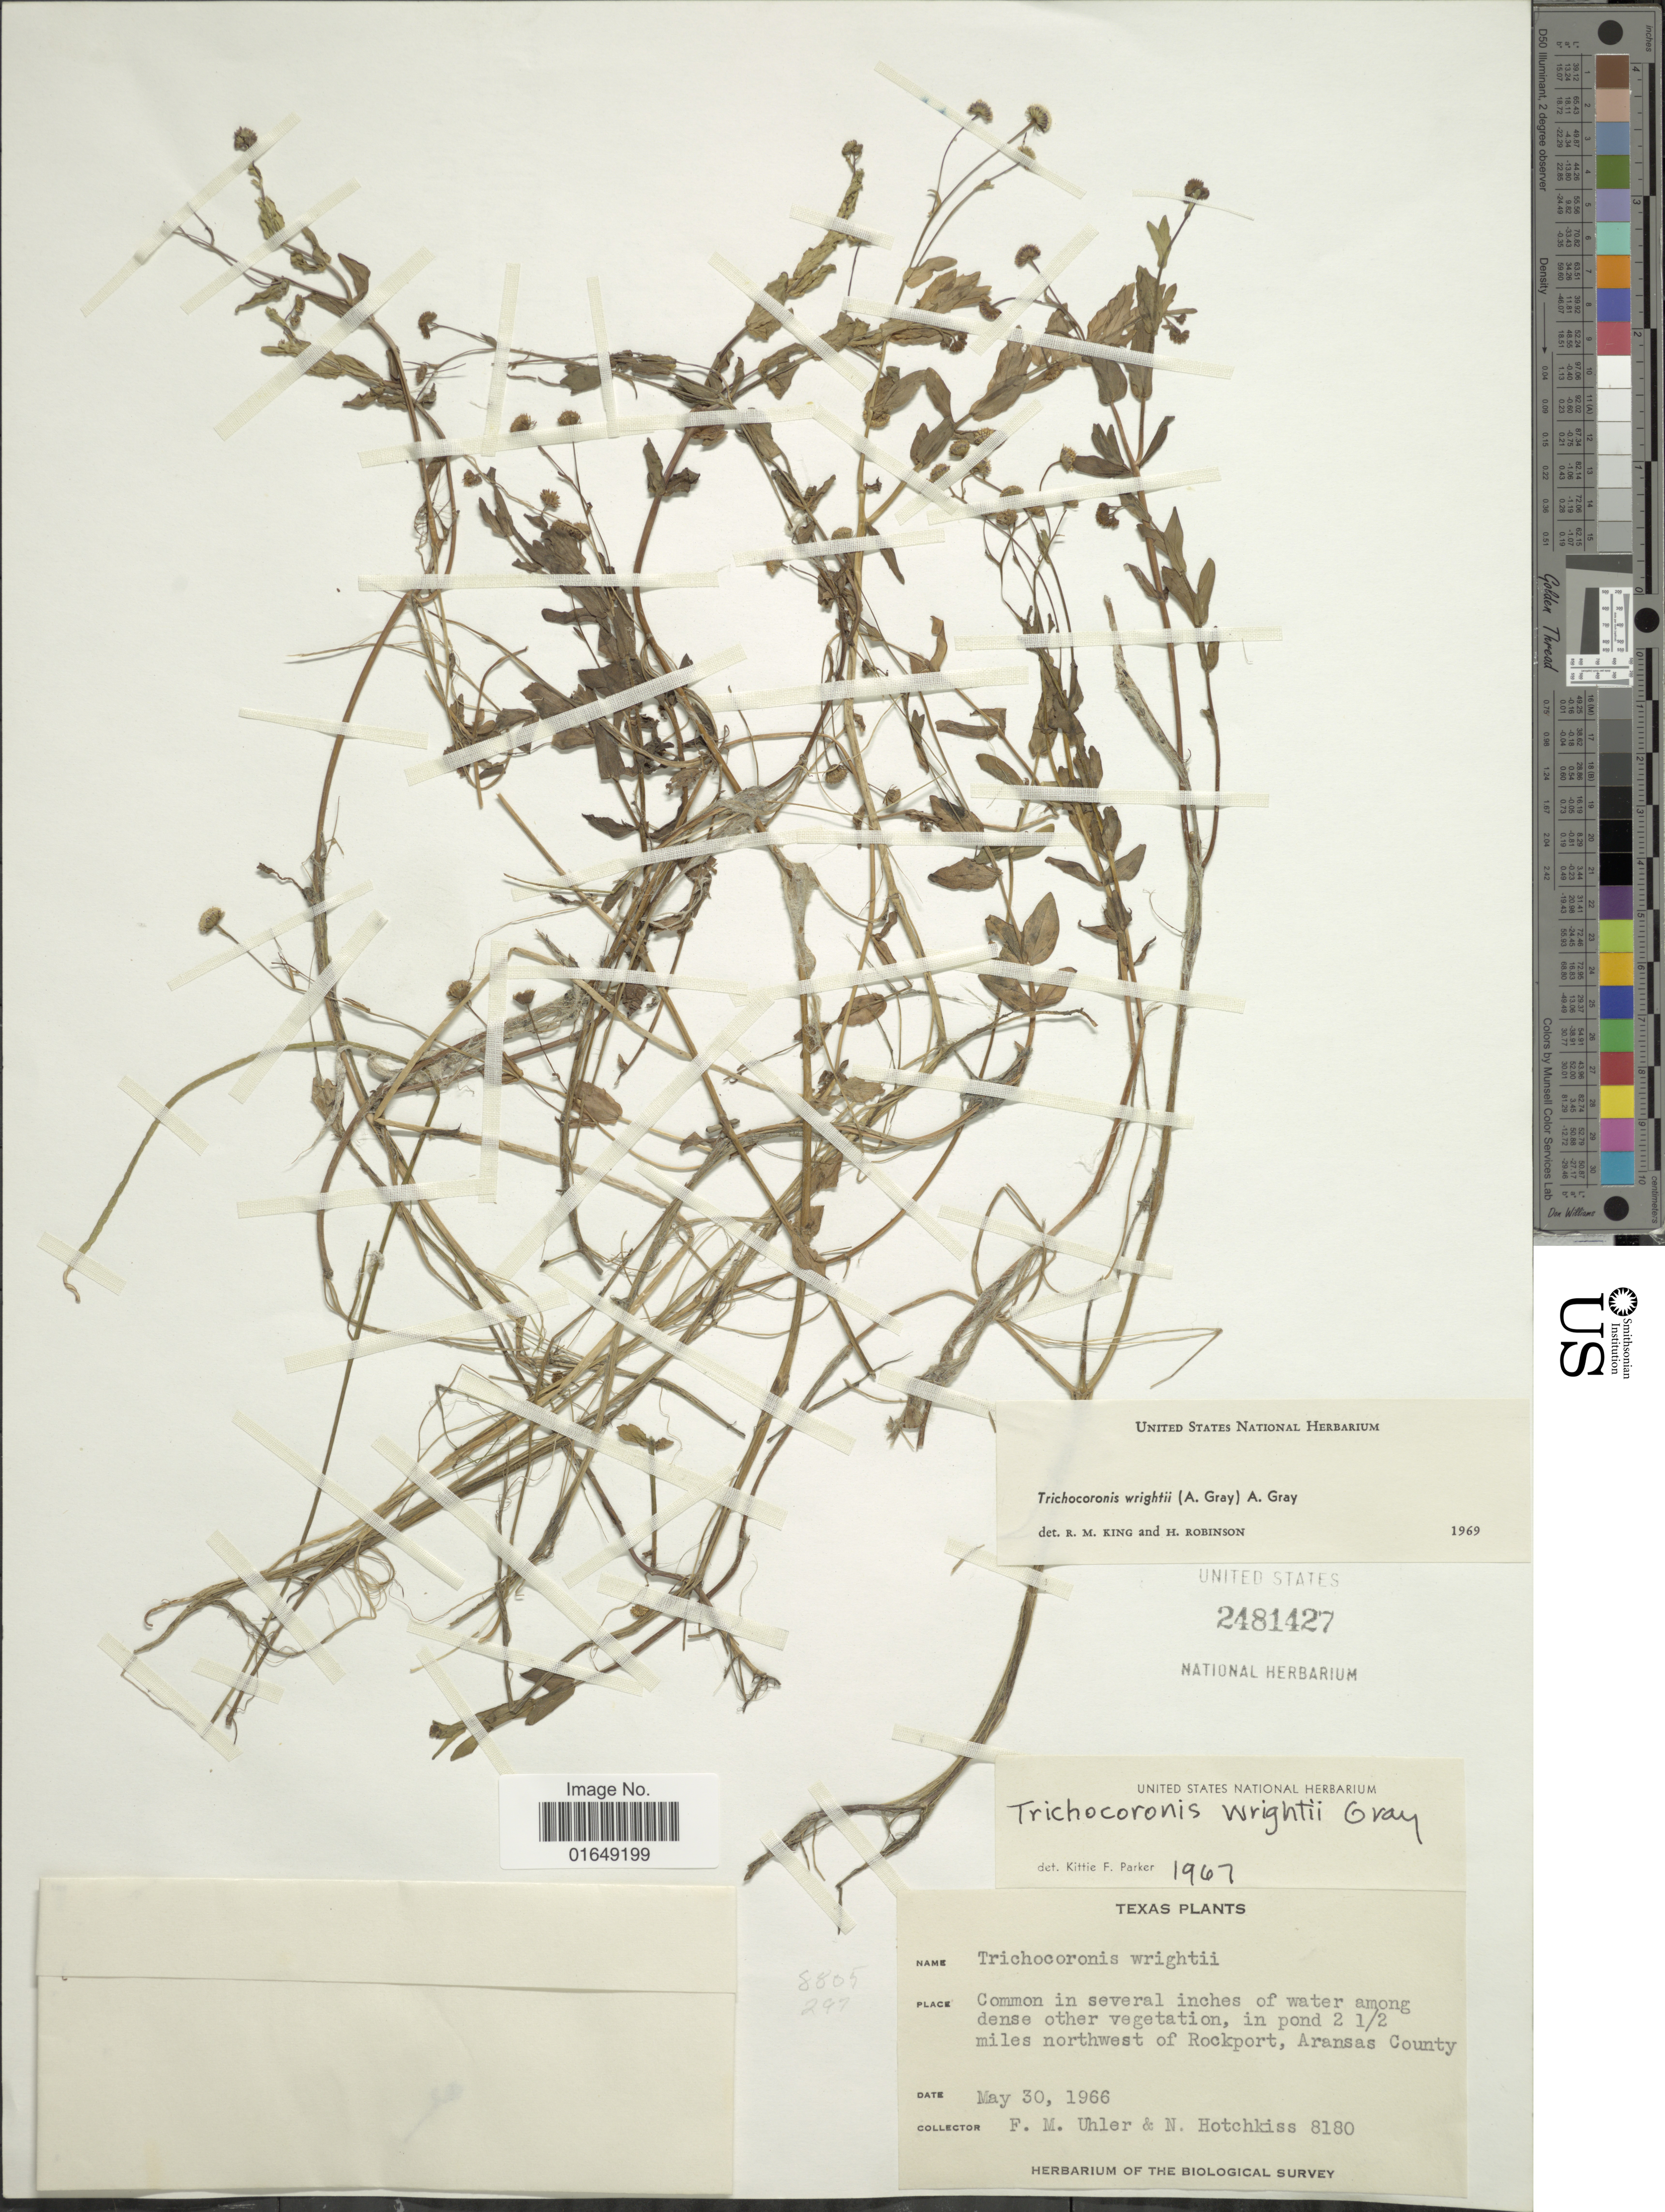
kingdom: Plantae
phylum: Tracheophyta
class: Magnoliopsida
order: Asterales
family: Asteraceae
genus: Trichocoronis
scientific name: Trichocoronis wrightii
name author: (Torr.) A. Gray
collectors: F. M. Uhler & N. Hotchkiss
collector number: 8180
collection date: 1966-05-30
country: United States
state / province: Texas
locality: Common in several inches of water among dense other vegetation, in pond 2 1/2 miles northwest of Rockport, Aransas County.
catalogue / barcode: US 2481427